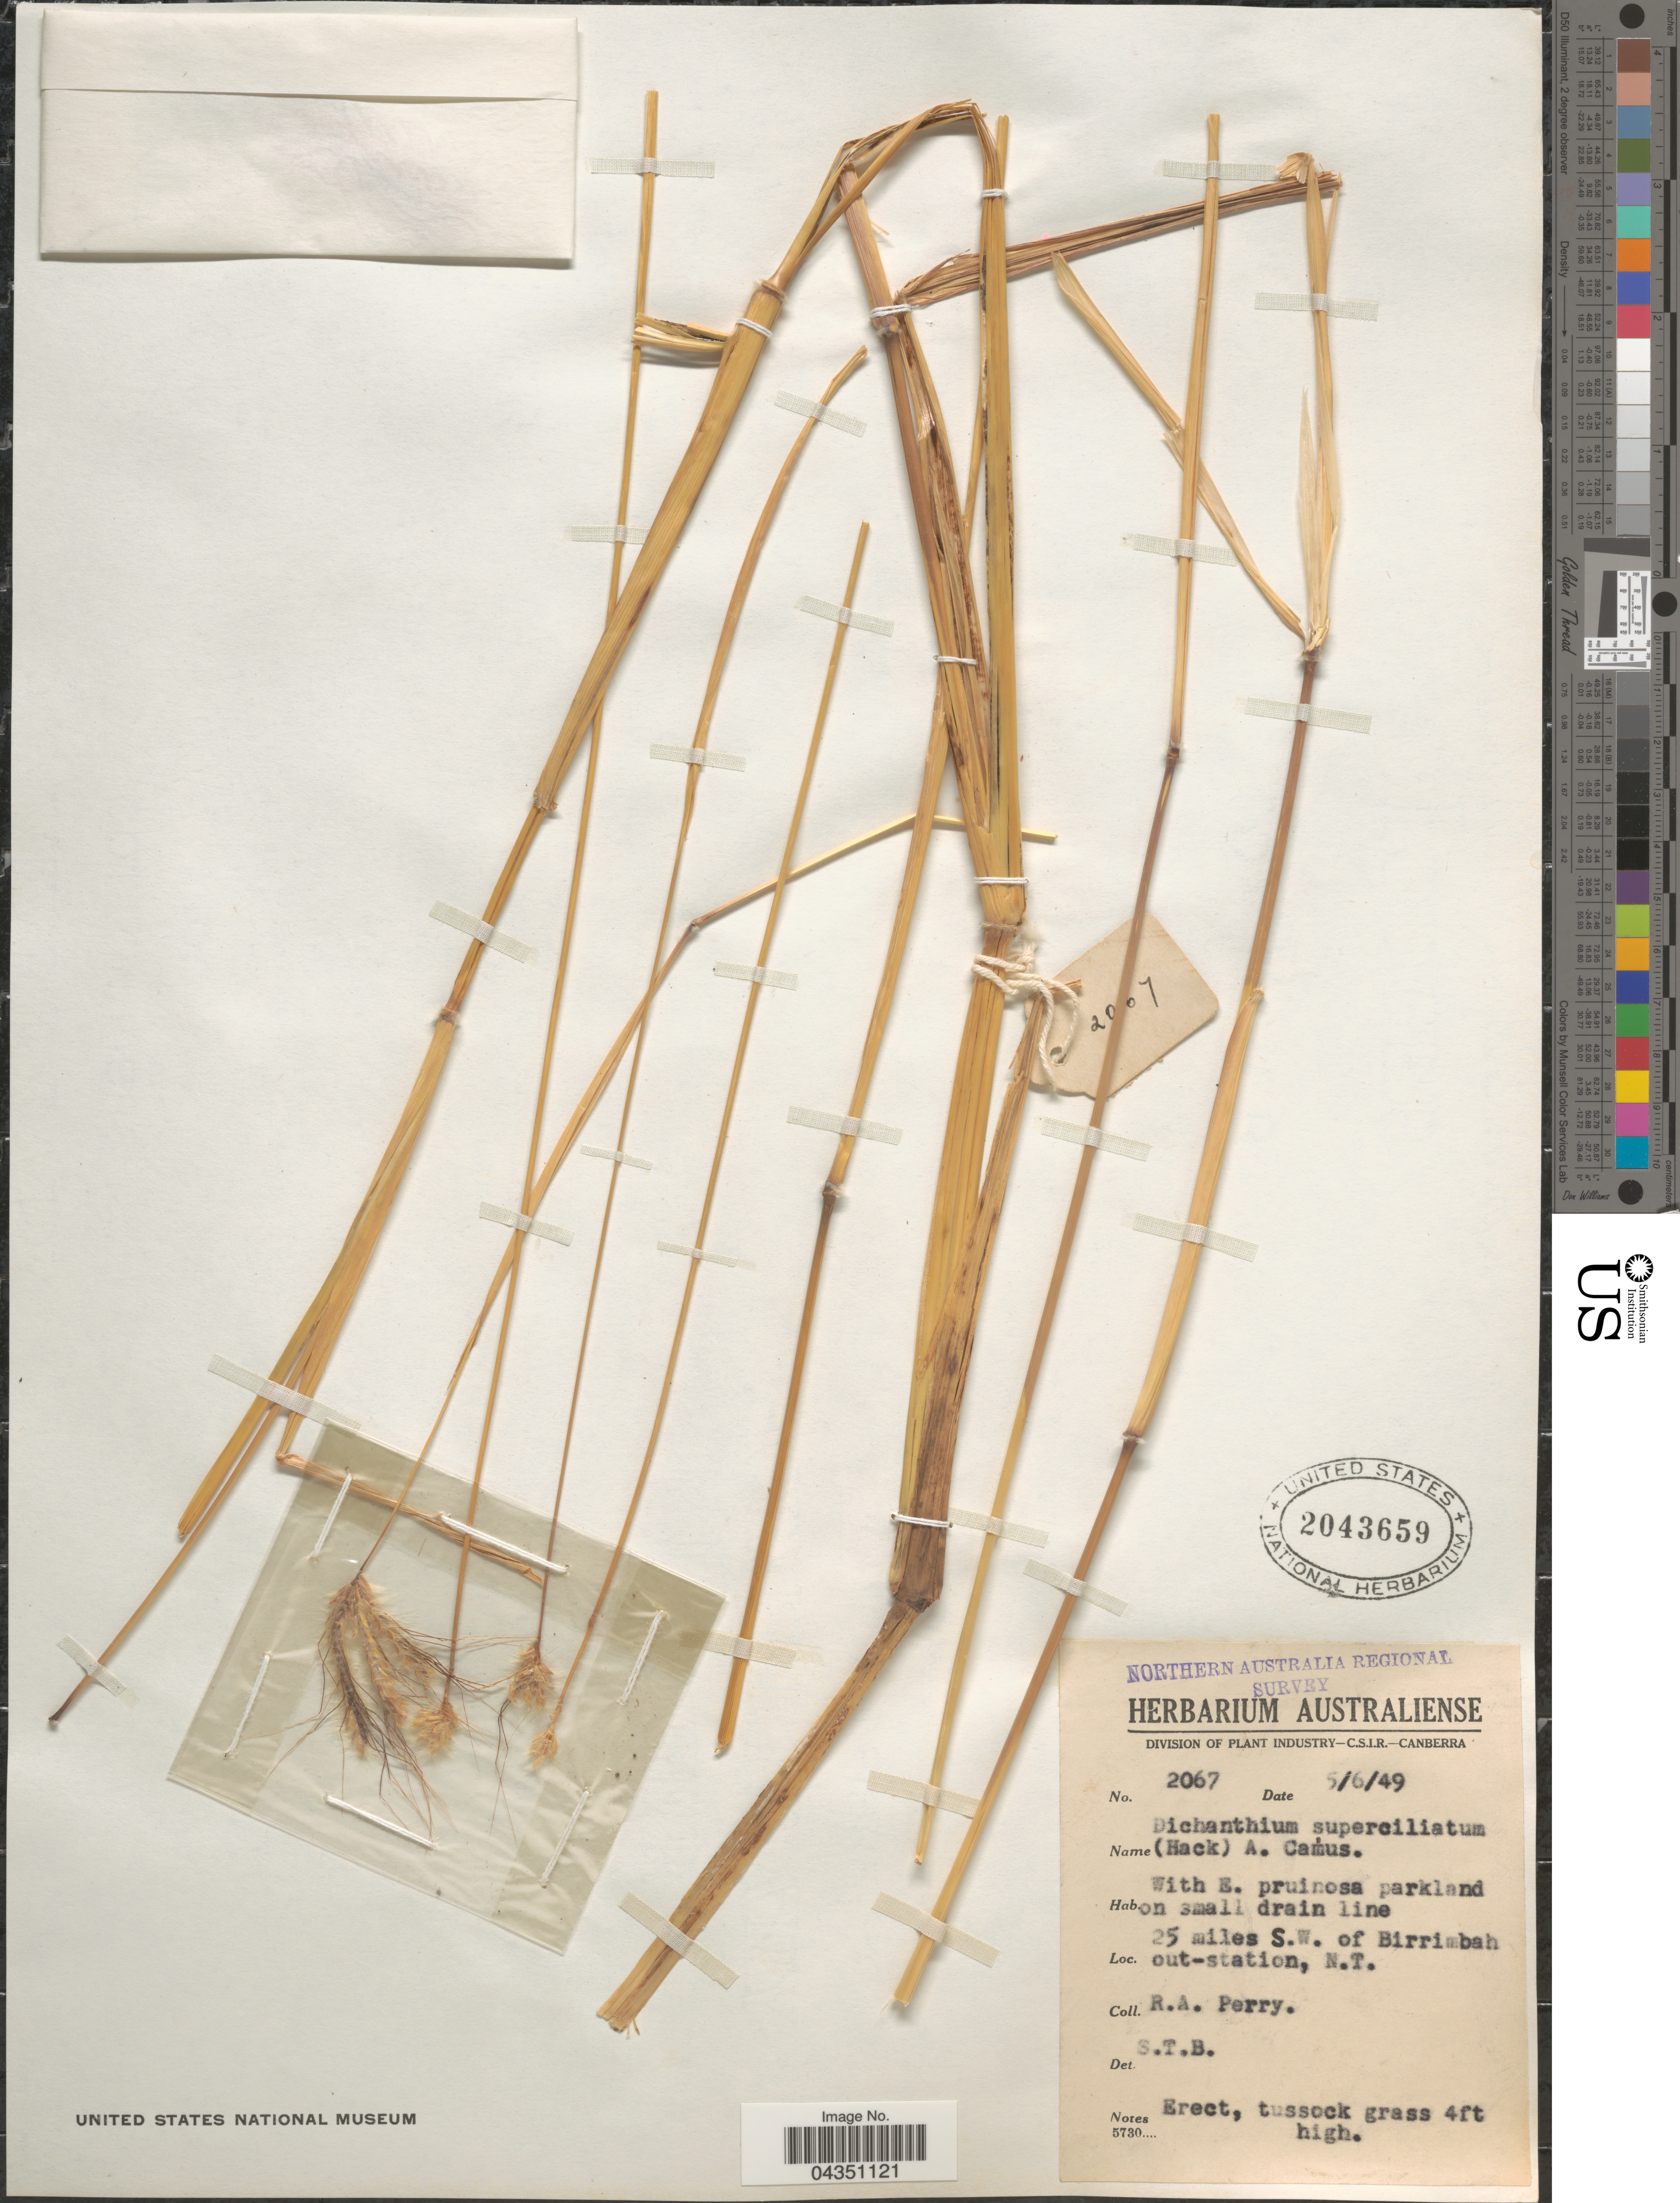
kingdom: Plantae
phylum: Tracheophyta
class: Liliopsida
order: Poales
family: Poaceae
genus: Dichanthium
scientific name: Dichanthium sericeum subsp. polystachyum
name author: (Benth.) B.K. Simon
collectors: Perry, R. A.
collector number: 2067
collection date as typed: Transcribed d/m/y: 5/6/49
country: Australia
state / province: Northern Territory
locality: Northern Australia Regional Survey. 25 miles S.W. of Birrimbah out-station, N.T.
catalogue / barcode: US 2043659